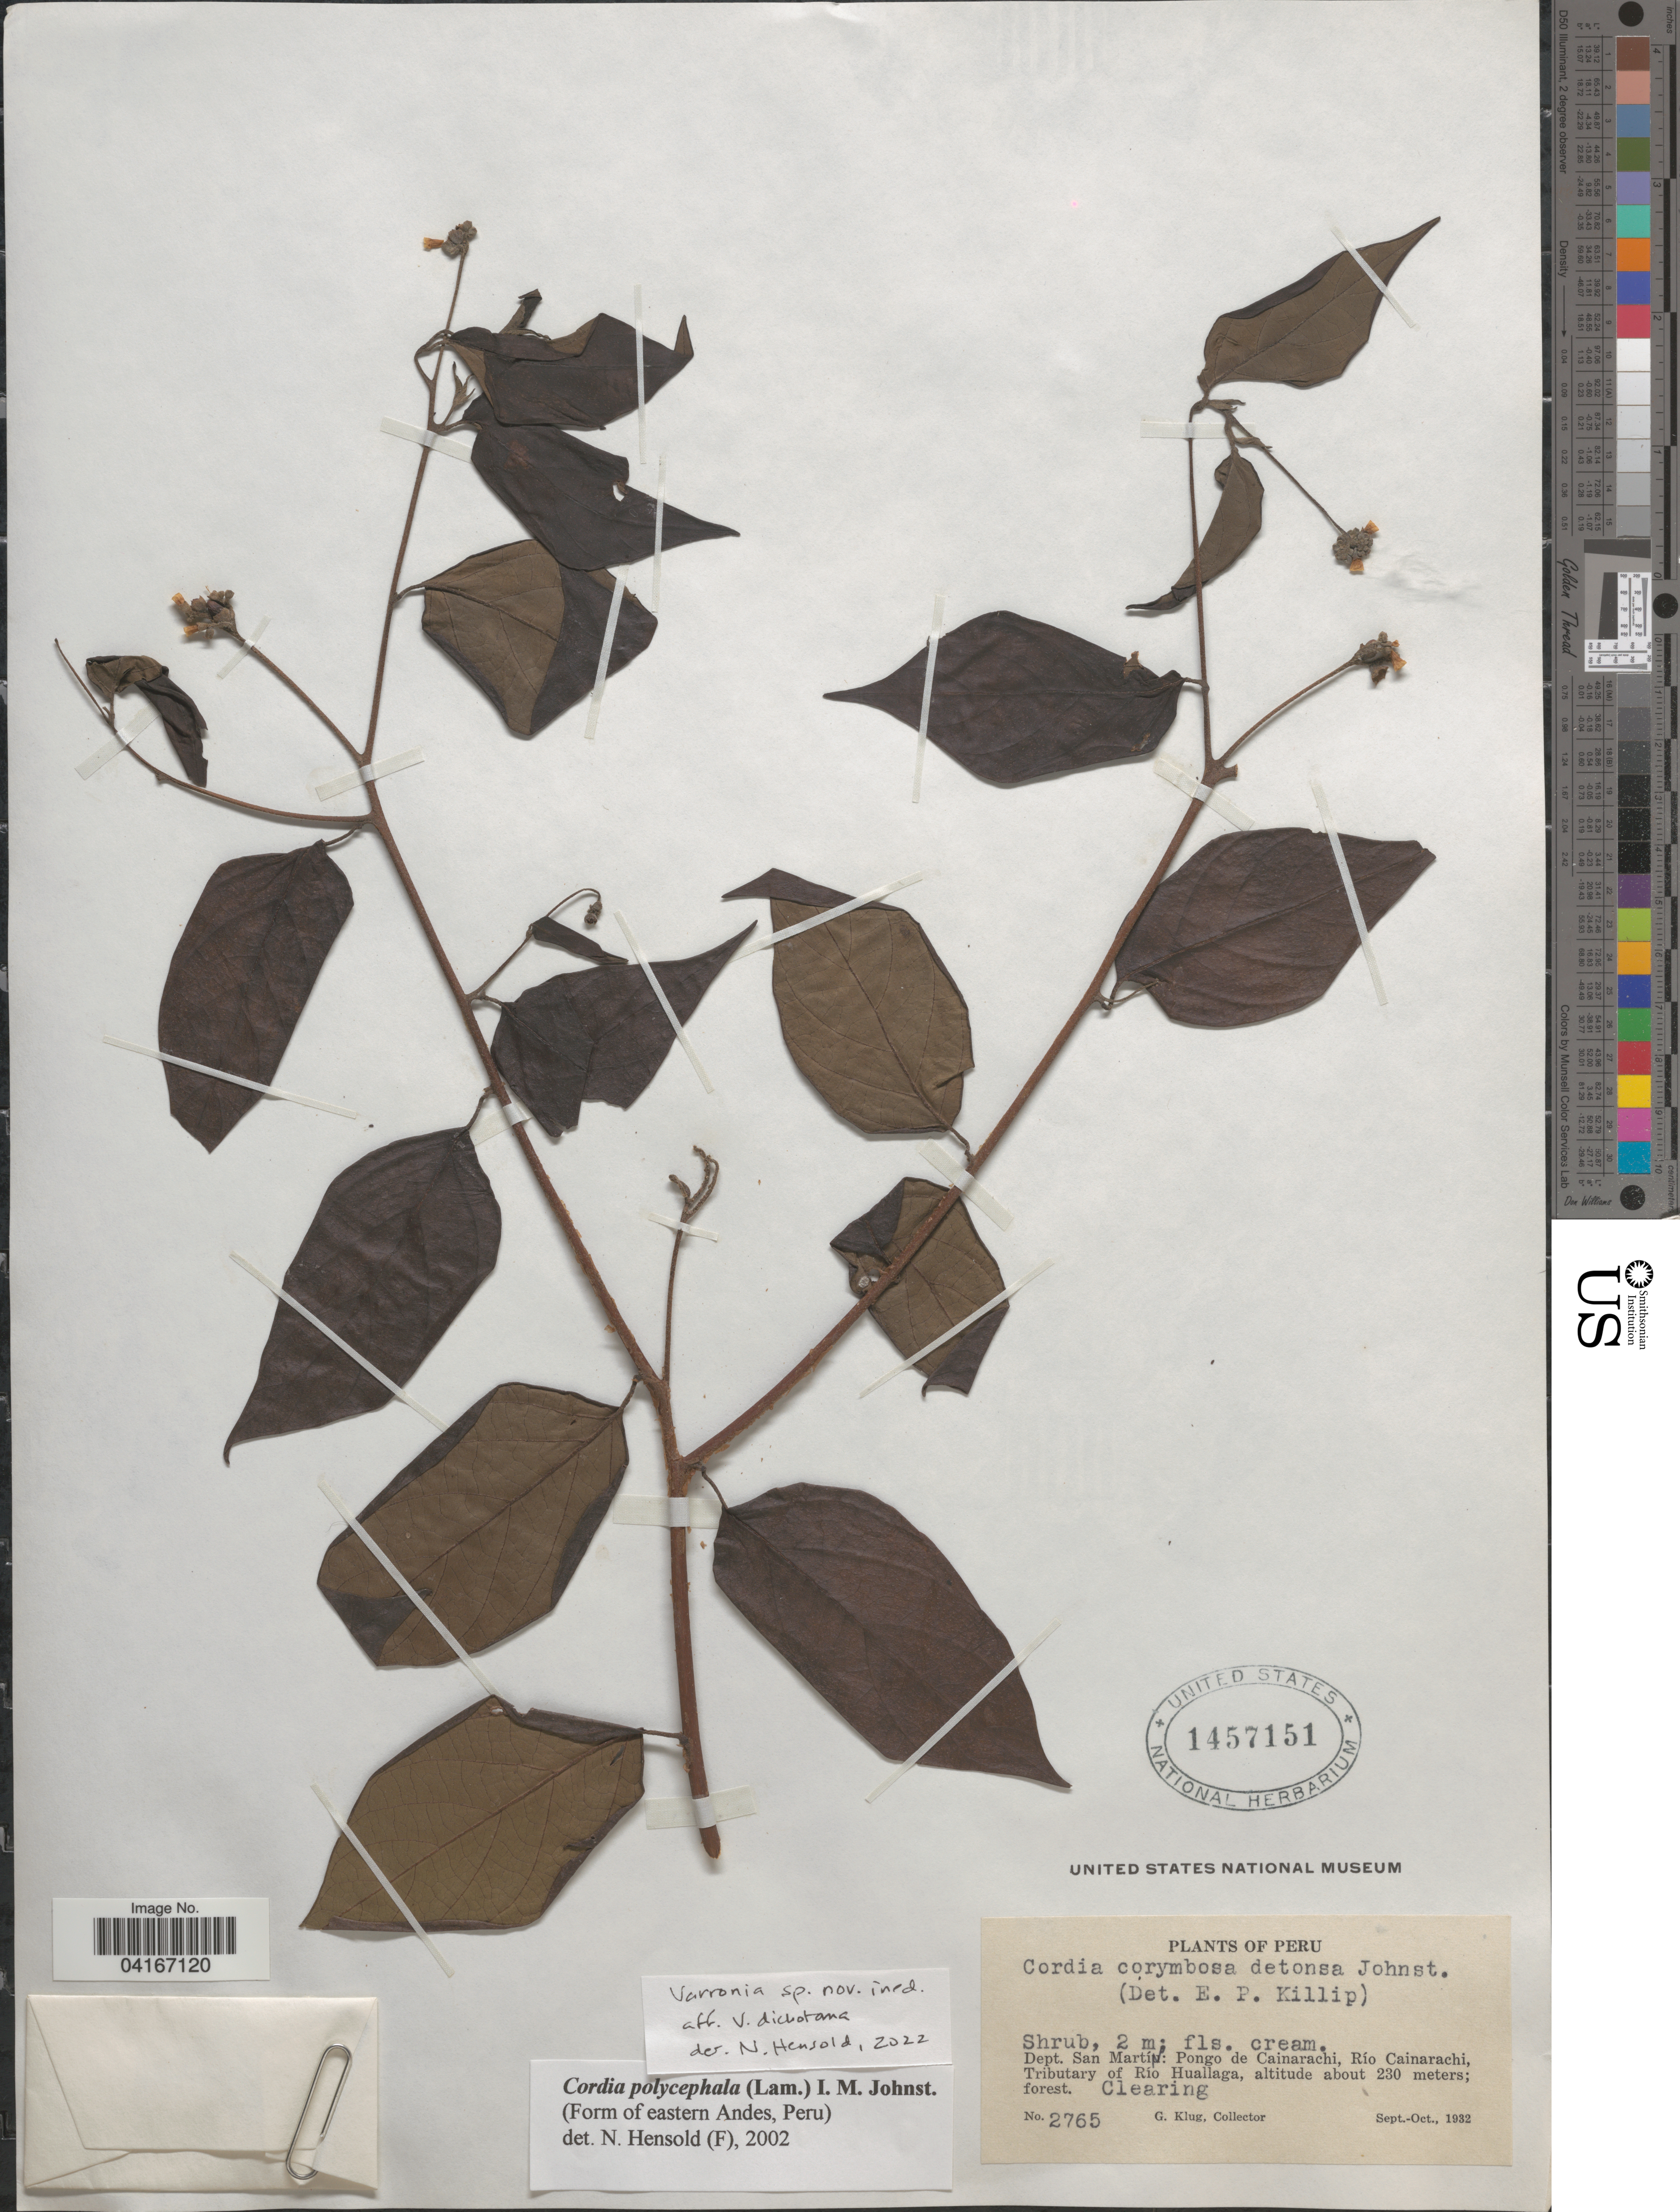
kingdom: Plantae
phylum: Tracheophyta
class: Magnoliopsida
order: Boraginales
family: Cordiaceae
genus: Varronia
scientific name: Varronia sp.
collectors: G. Klug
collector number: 2765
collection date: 1932-09/1932-10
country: Peru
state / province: San Martin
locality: Dept. San Martín: Pongo de Cainarachi, Río Cainarachi, Tributary of Río Huallaga.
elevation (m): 230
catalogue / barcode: US 1457151